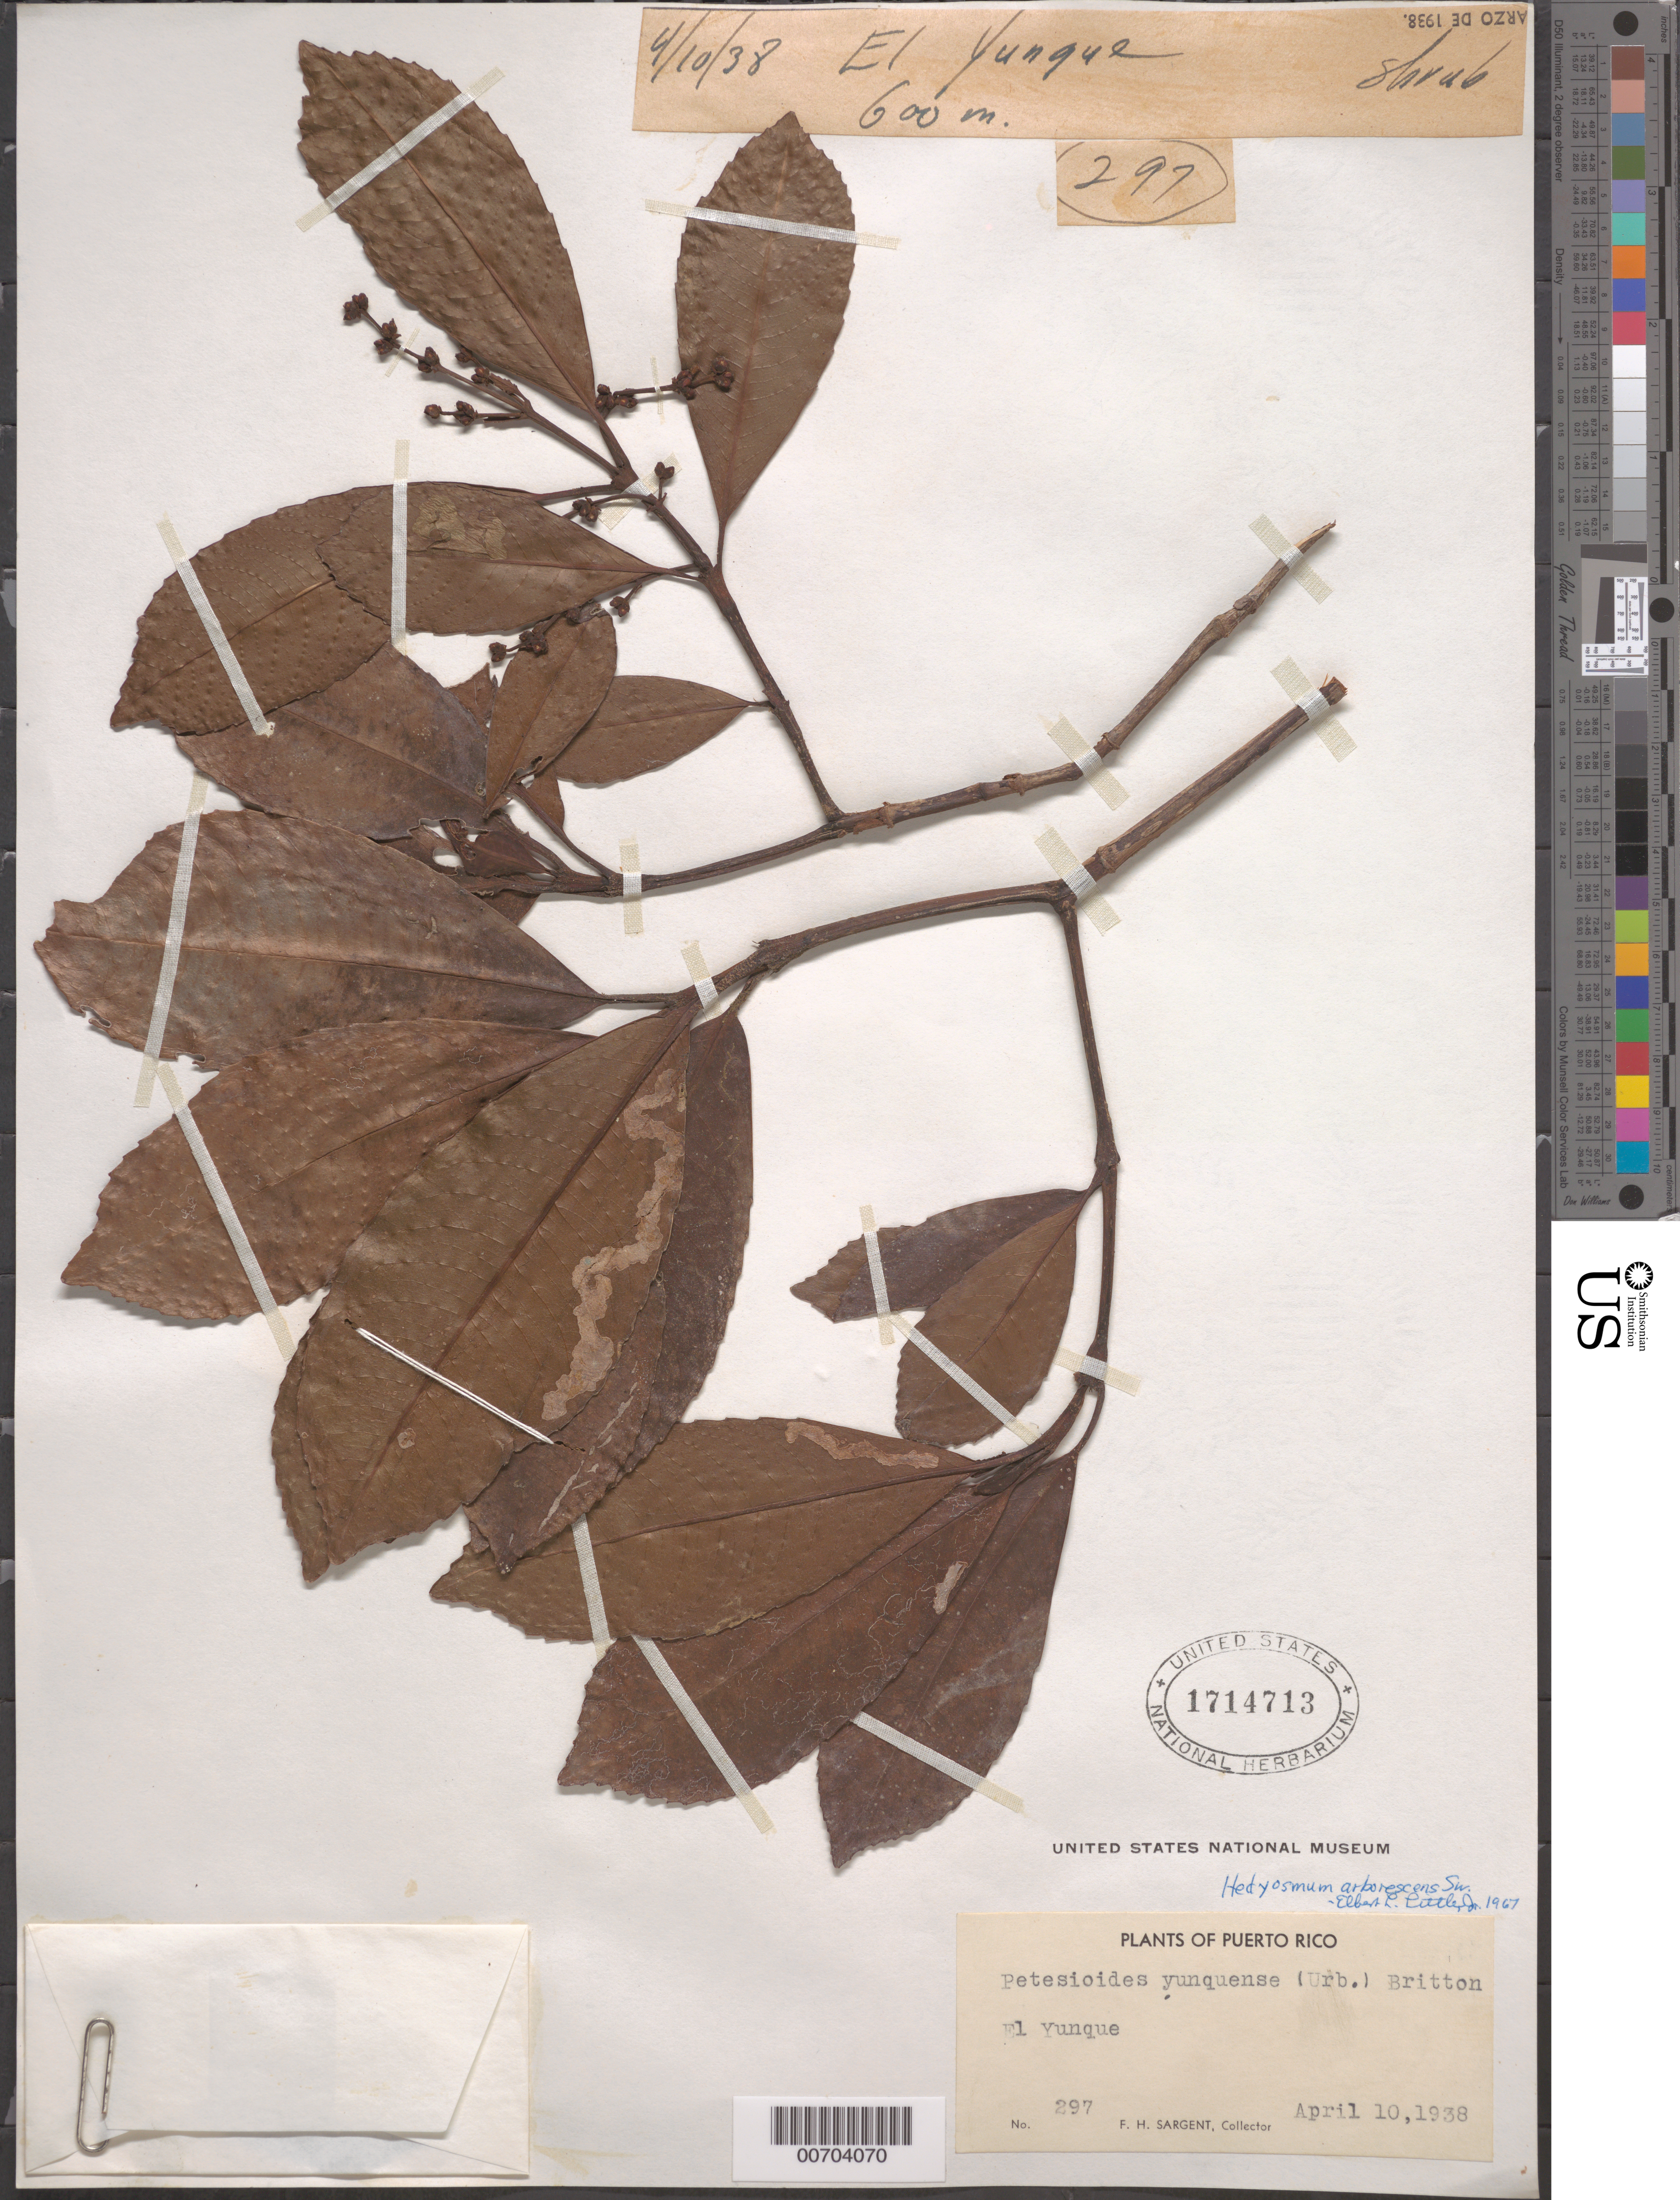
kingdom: Plantae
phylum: Tracheophyta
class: Magnoliopsida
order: Chloranthales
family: Chloranthaceae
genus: Hedyosmum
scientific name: Hedyosmum arborescens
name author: Sw.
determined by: Little, Elbert L., Jr., (FSSR), United States Department of Agriculture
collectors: F. H. Sargent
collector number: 297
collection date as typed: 10 Apr 1938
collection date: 1938-04-10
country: Puerto Rico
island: Greater Antilles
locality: El Yunque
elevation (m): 600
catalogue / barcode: US 1714713